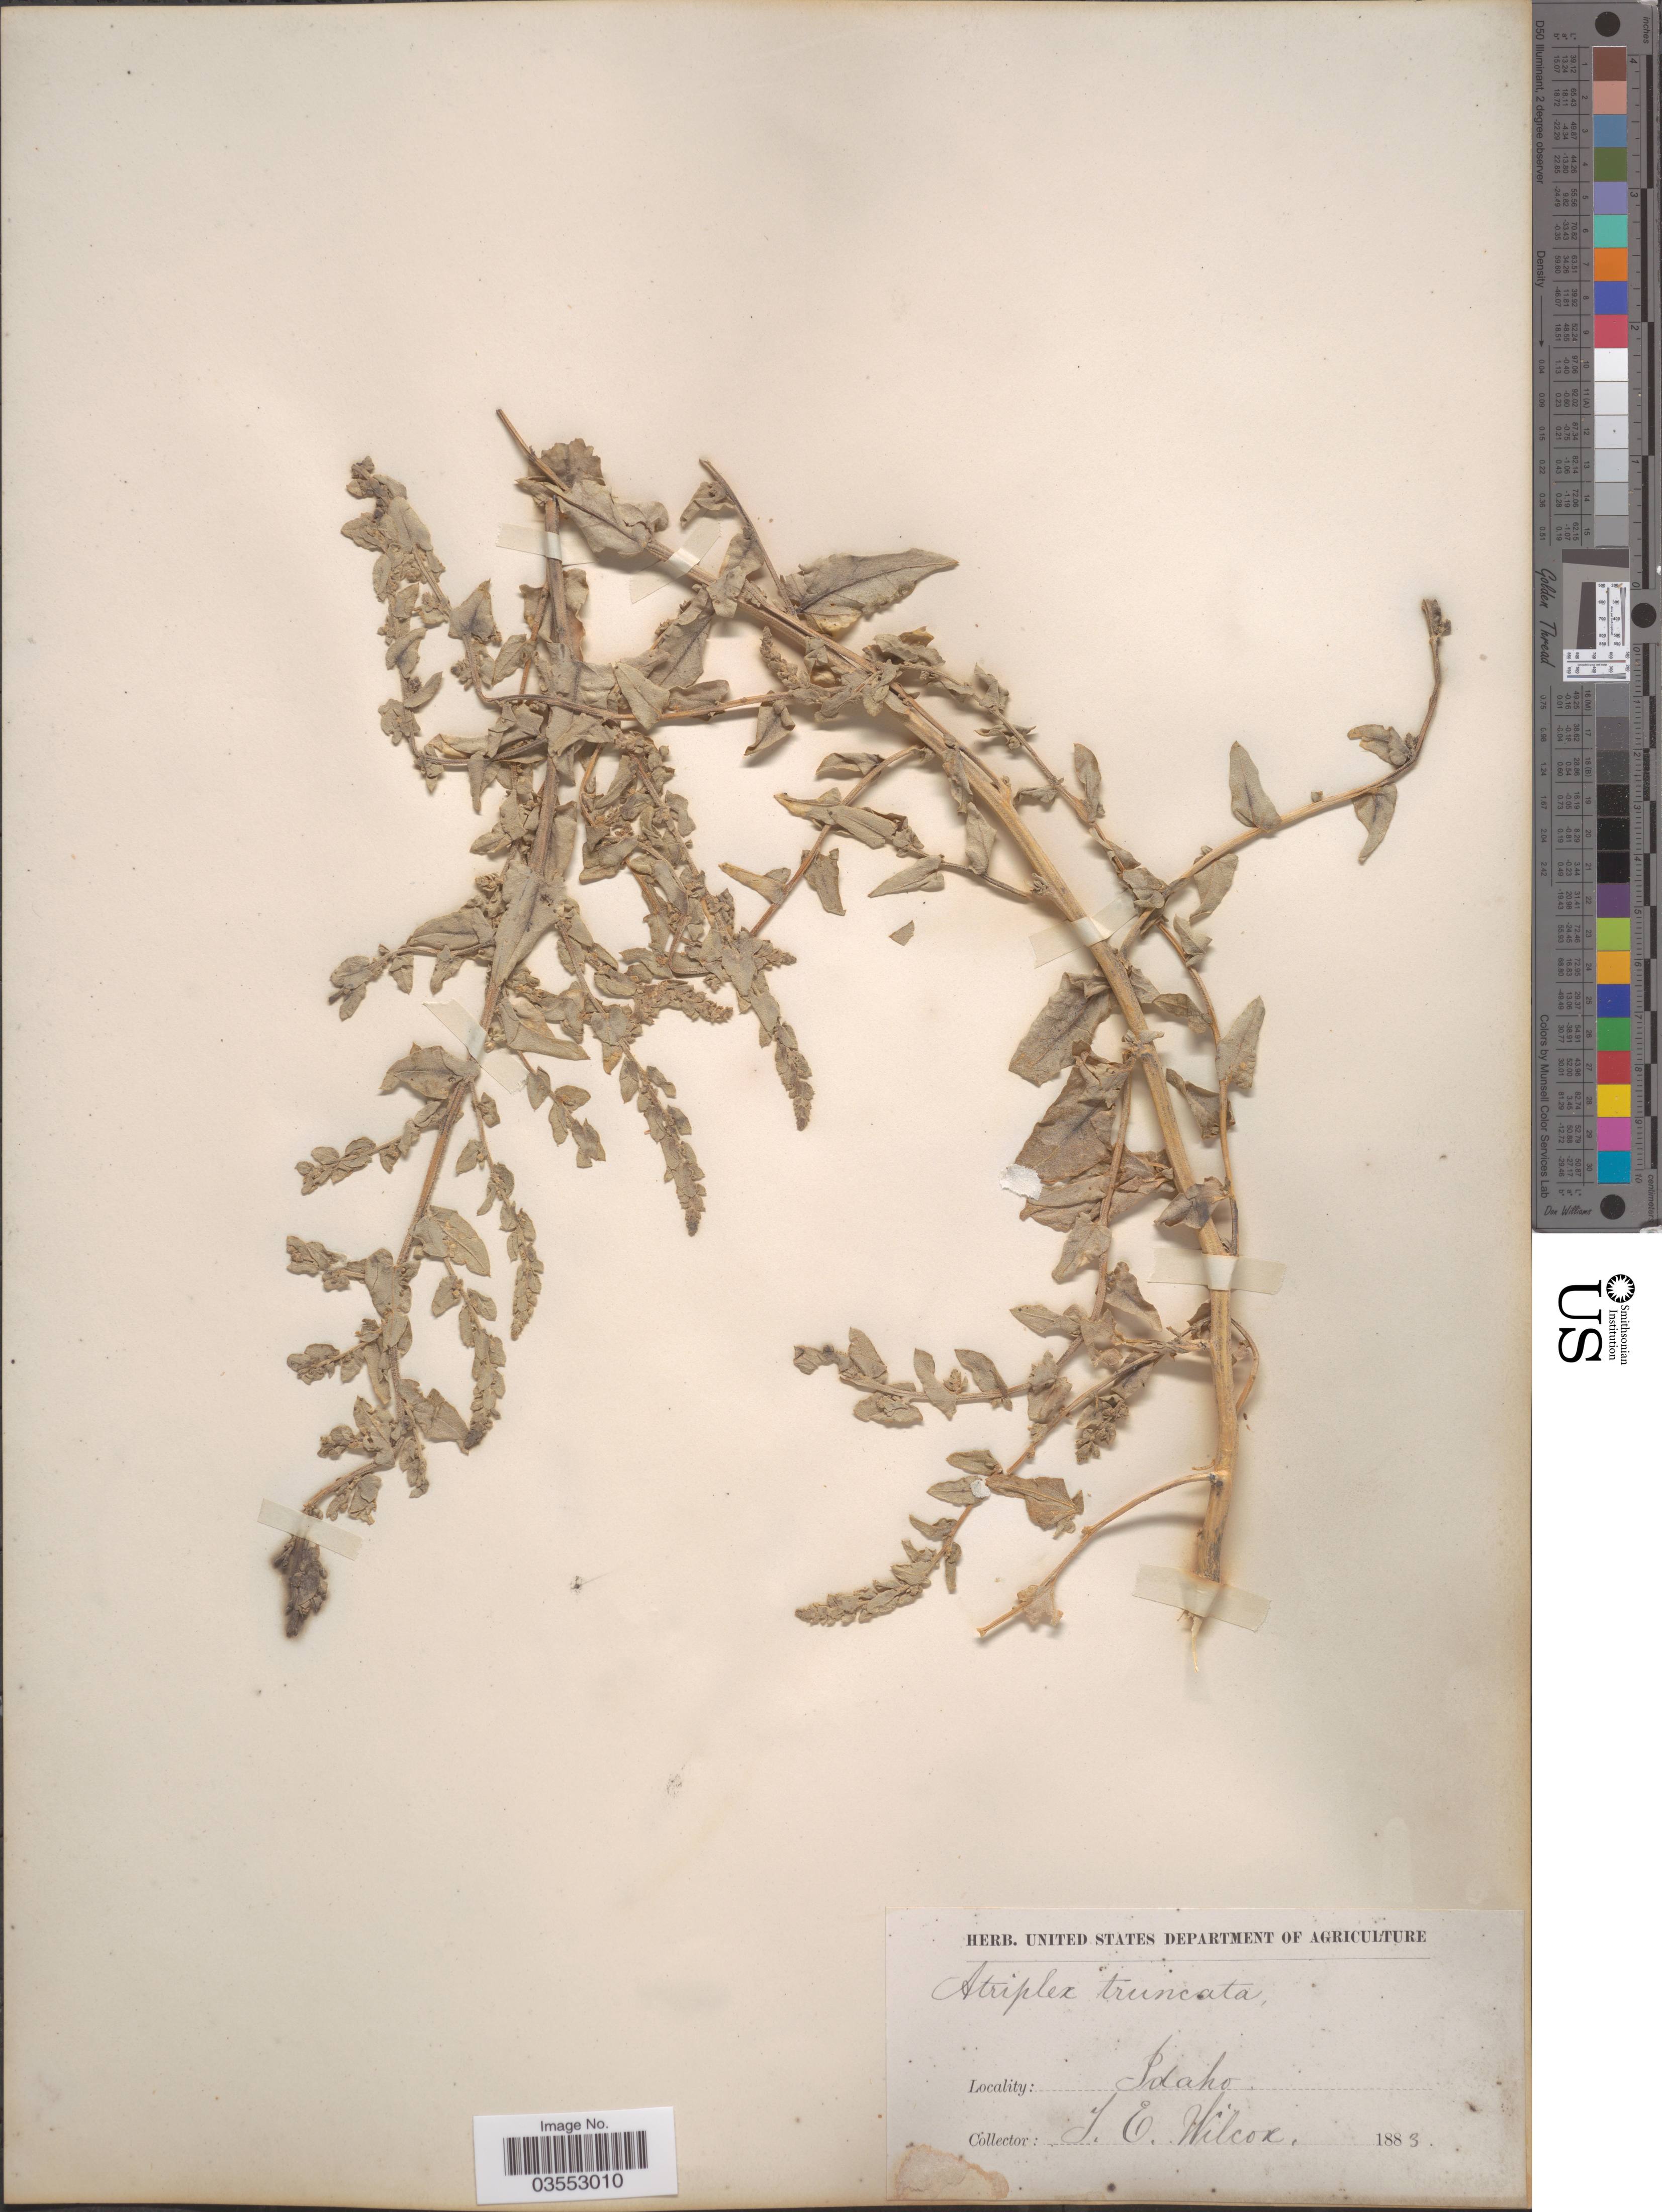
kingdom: Plantae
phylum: Tracheophyta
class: Magnoliopsida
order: Caryophyllales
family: Amaranthaceae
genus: Atriplex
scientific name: Atriplex truncata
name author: (Torr. ex S. Watson) A. Gray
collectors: T. E. Wilcox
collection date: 1883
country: United States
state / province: Idaho